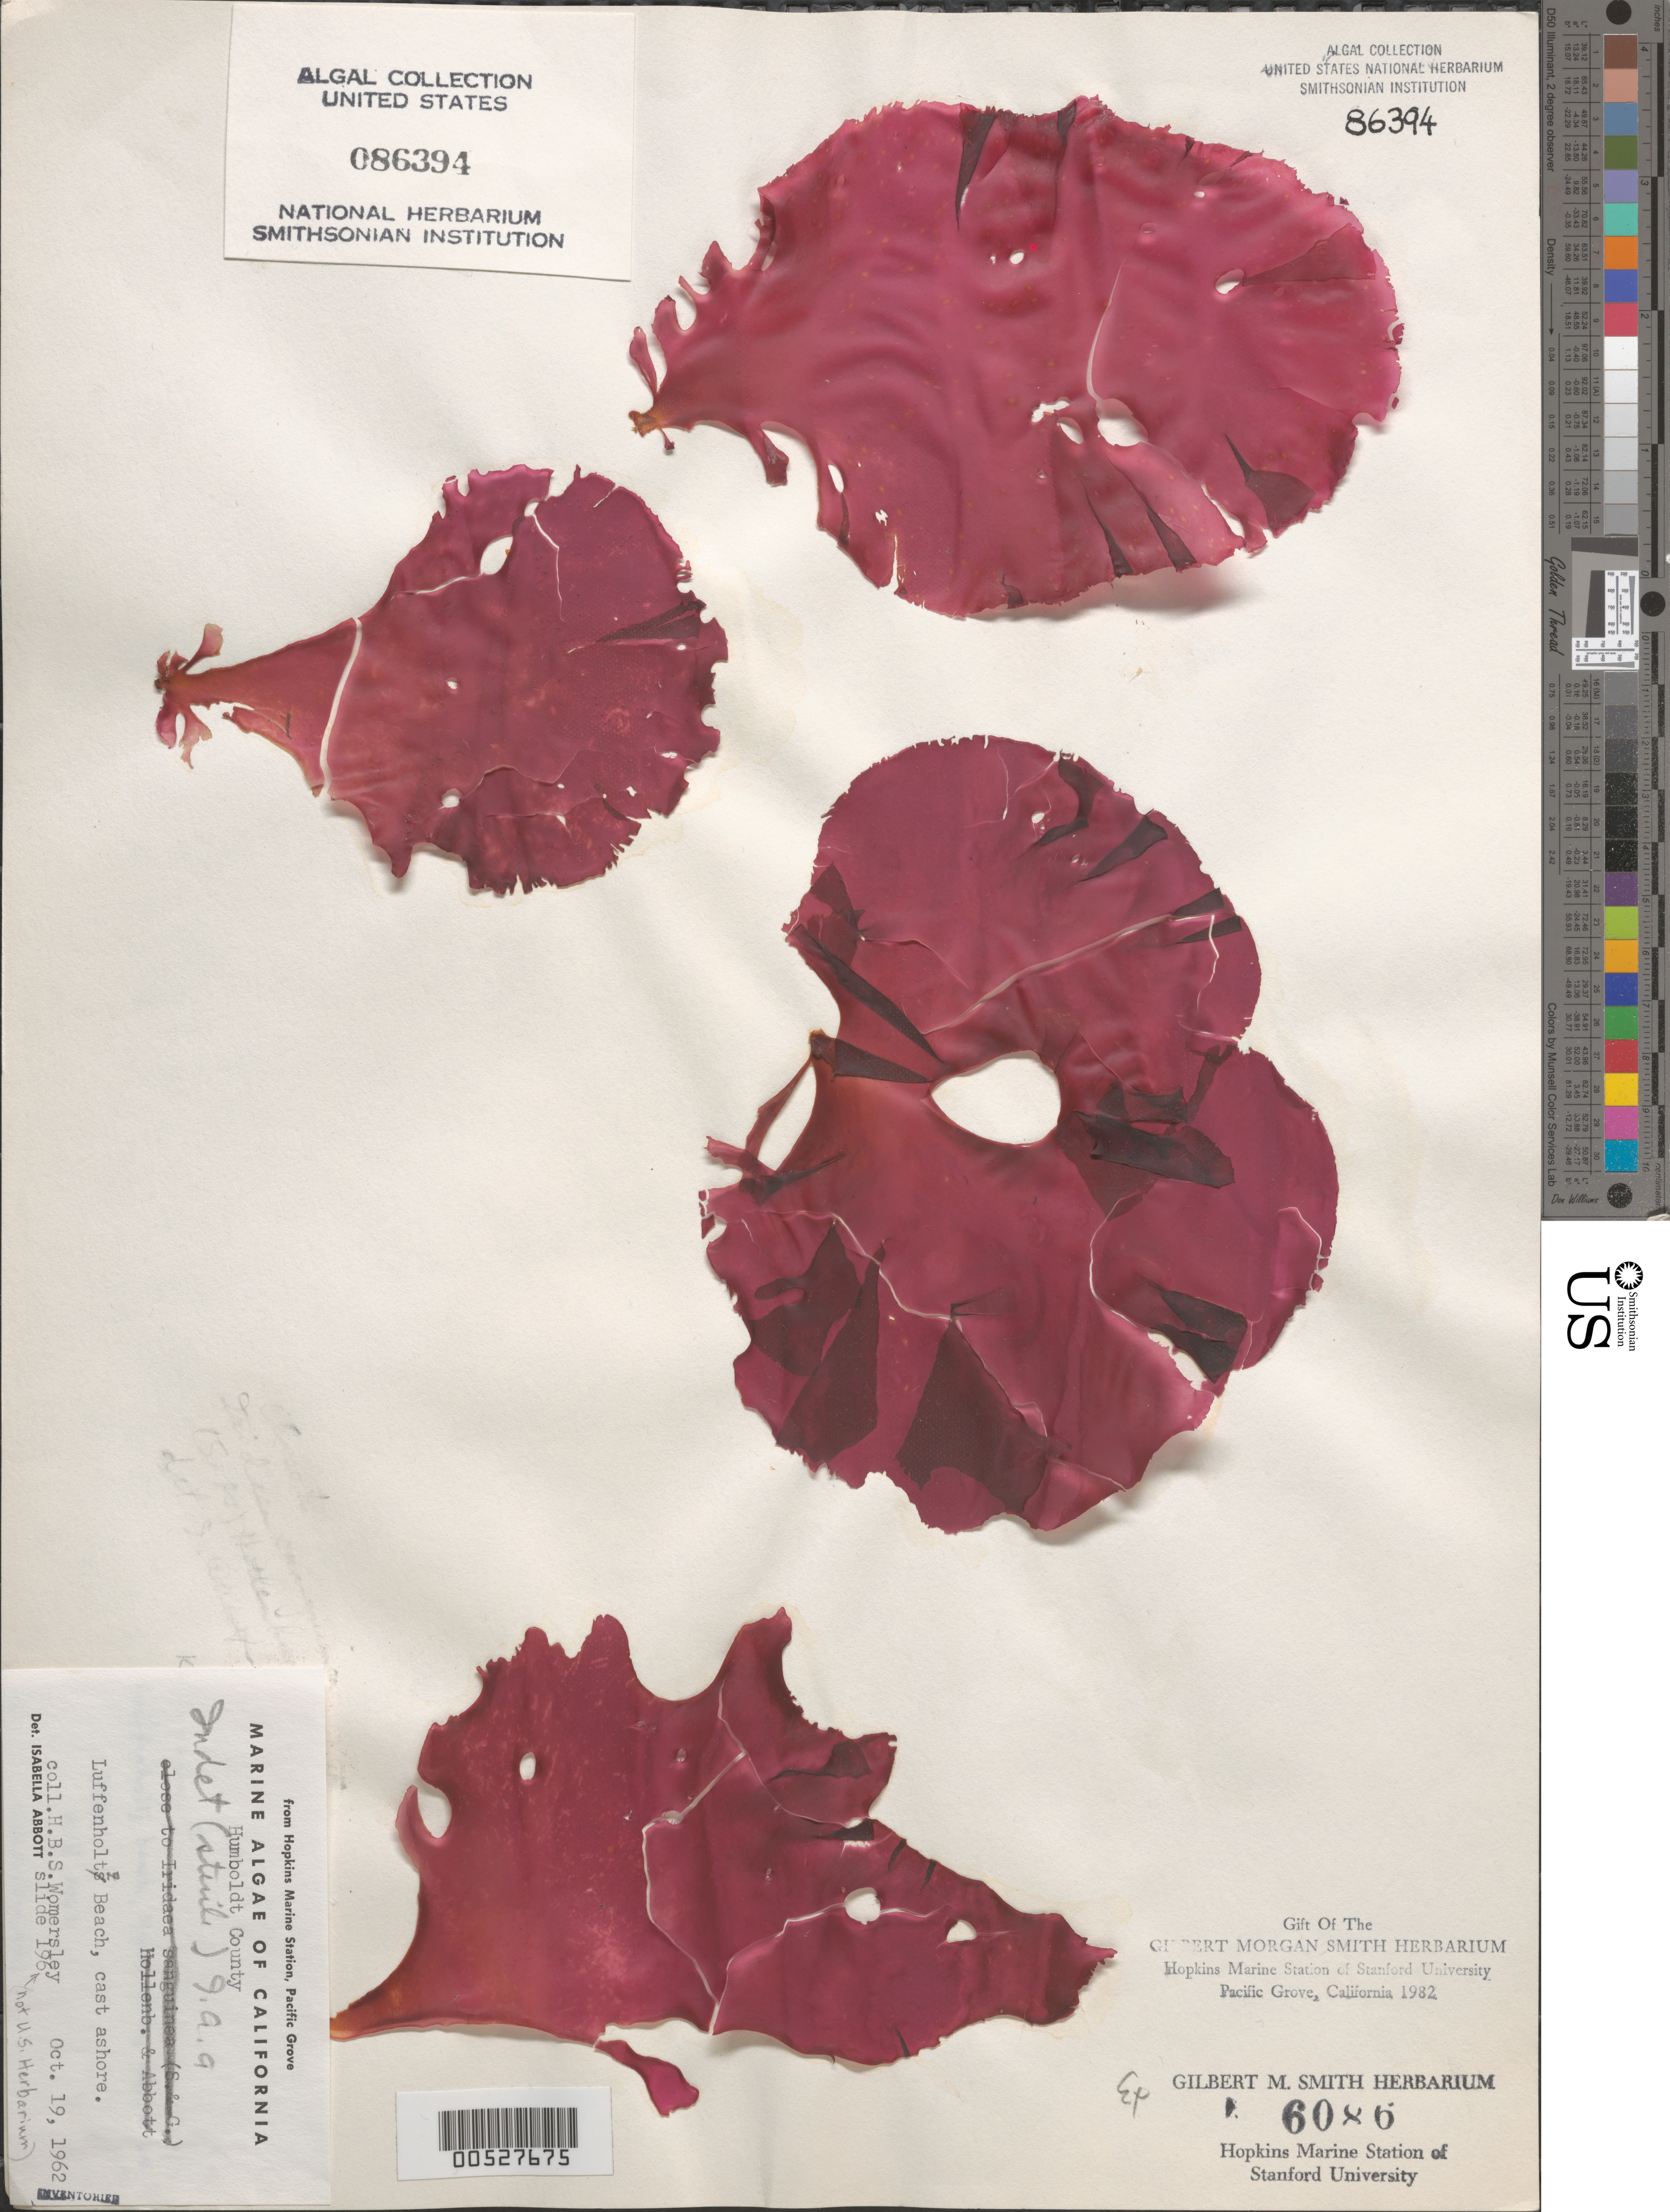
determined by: Abbott, Isabella A.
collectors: H. B. S. Womersley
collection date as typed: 19 Oct 1962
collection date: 1962-10-19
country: United States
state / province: California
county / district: Humboldt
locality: Luffenholtz Beach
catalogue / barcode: US 86394